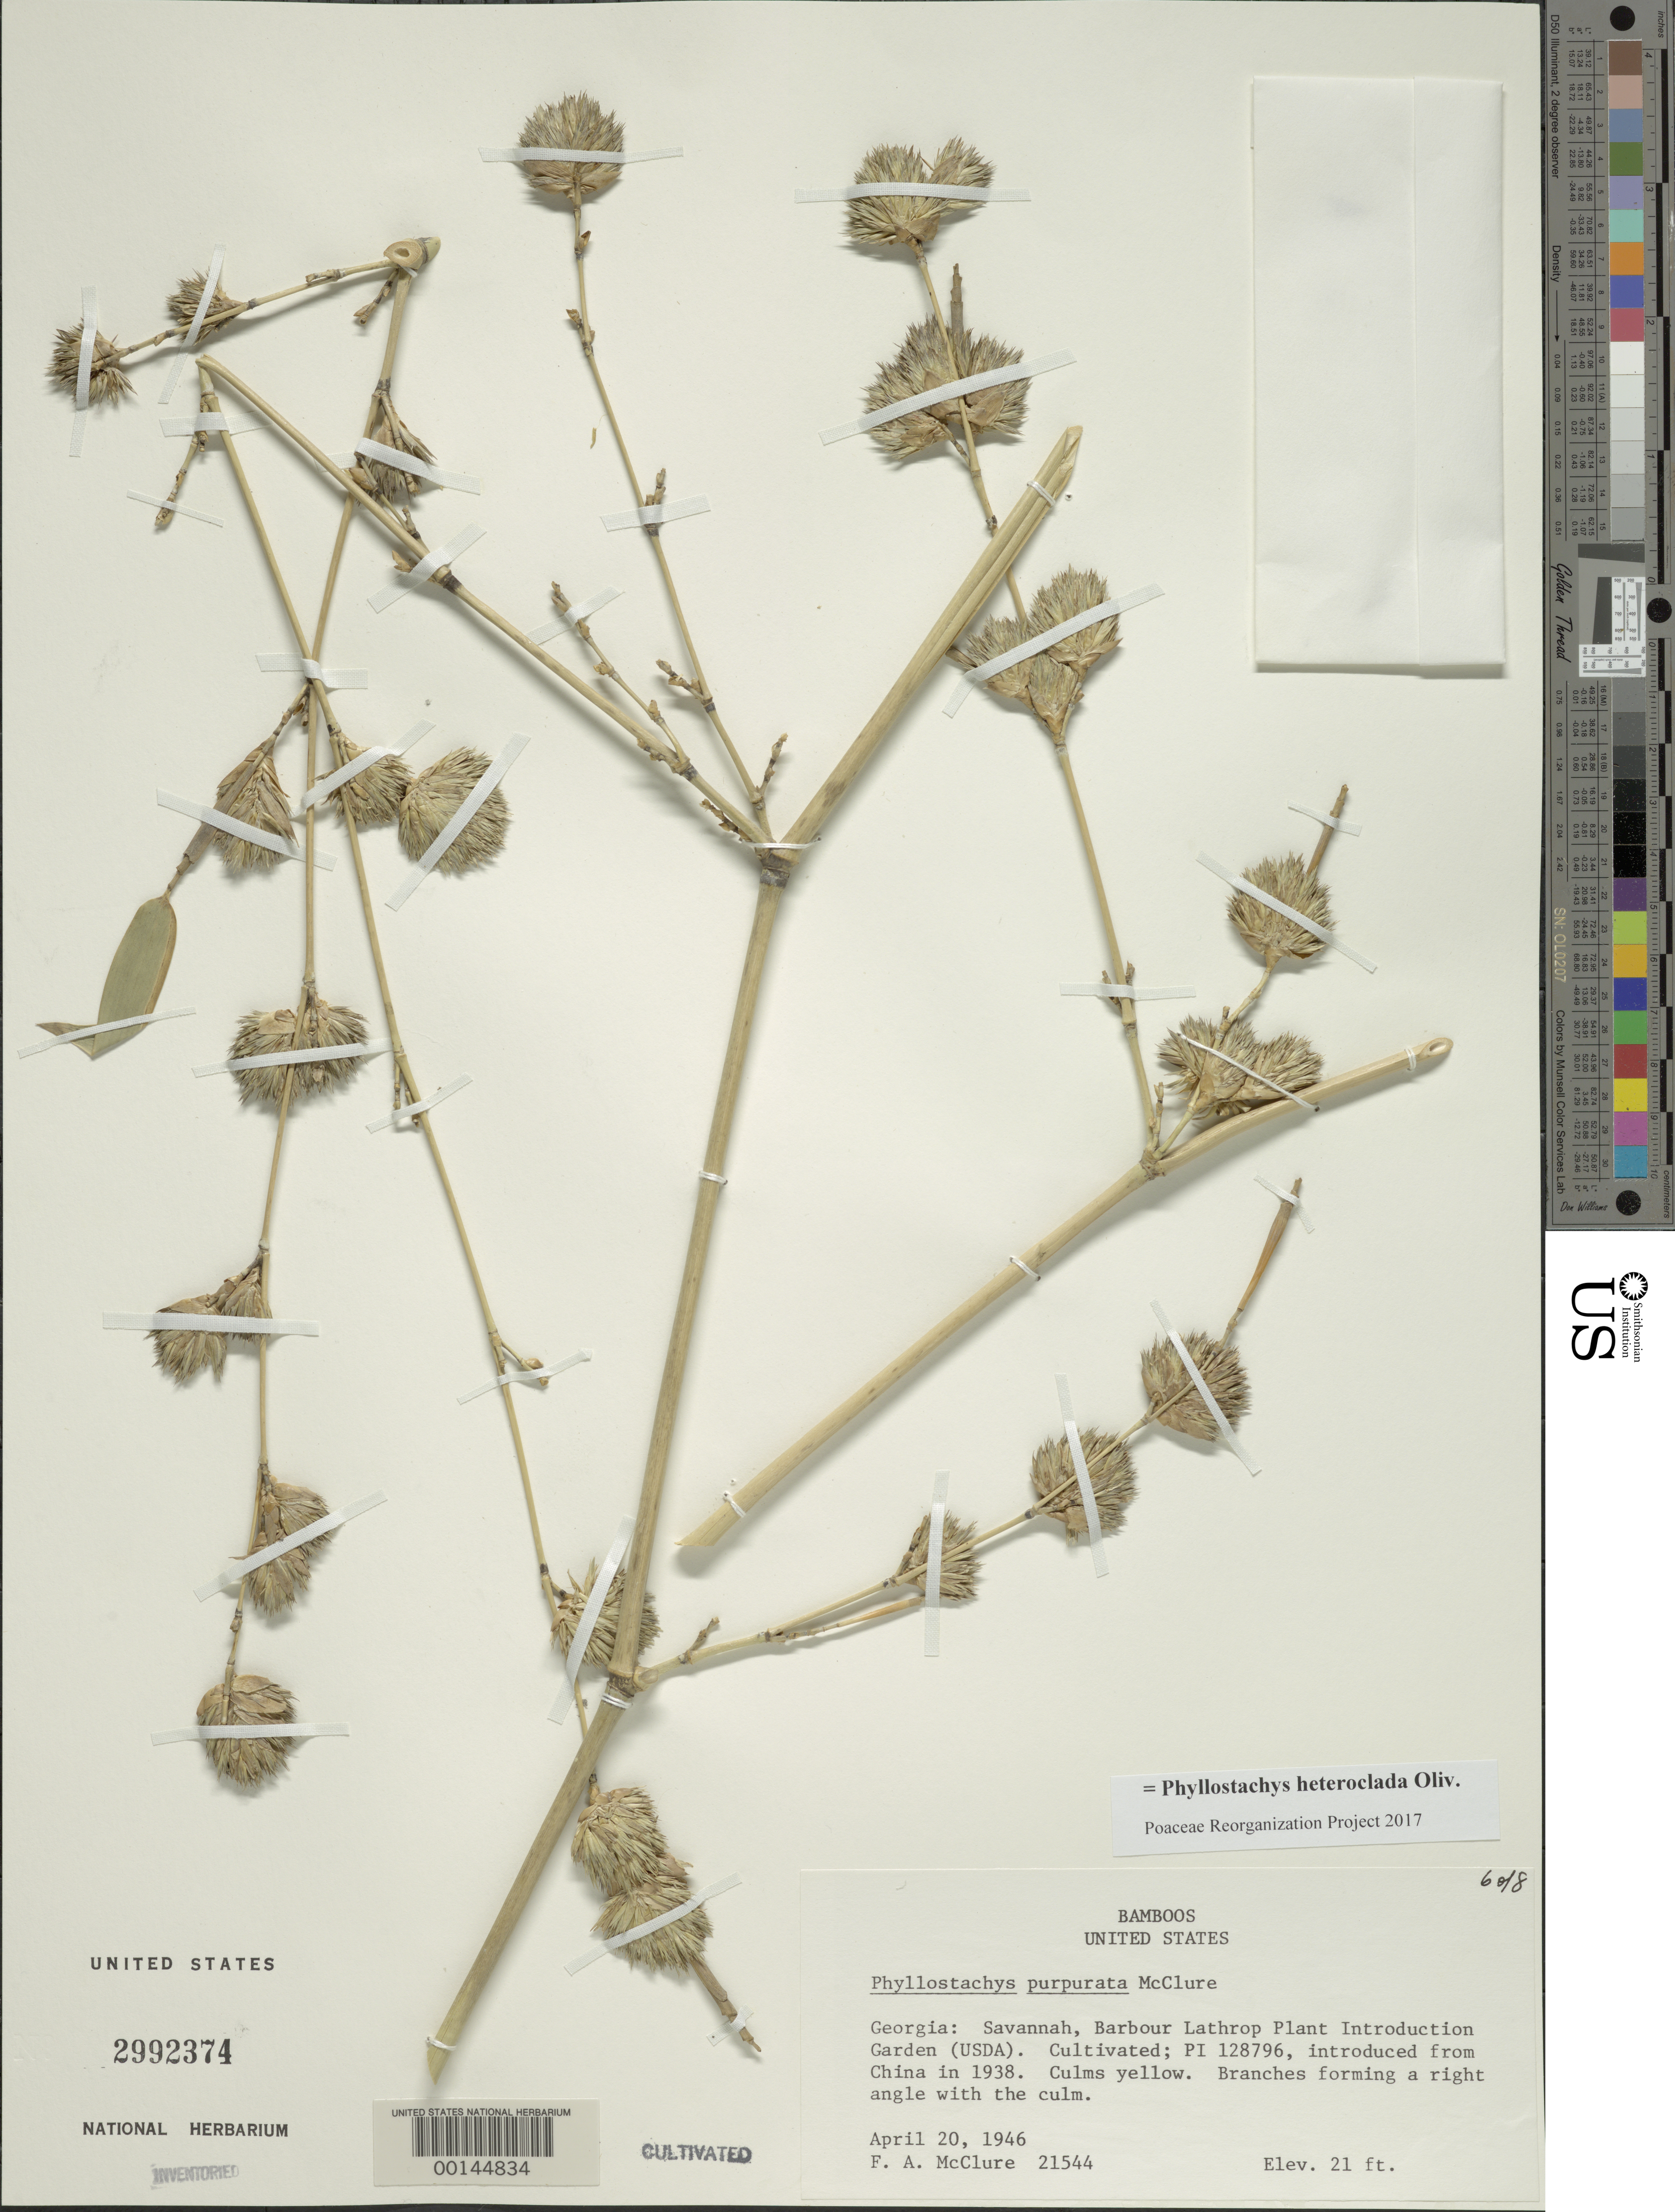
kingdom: Plantae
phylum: Tracheophyta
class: Liliopsida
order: Poales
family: Poaceae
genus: Phyllostachys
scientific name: Phyllostachys heteroclada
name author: Oliv.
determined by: Poaceae Reorganization Project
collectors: F. A. McClure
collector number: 21544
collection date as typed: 20 Apr 1946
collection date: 1946-04-20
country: United States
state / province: Georgia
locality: Savannah, barbour lathrop p.i. garden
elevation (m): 6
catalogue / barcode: US 2992374